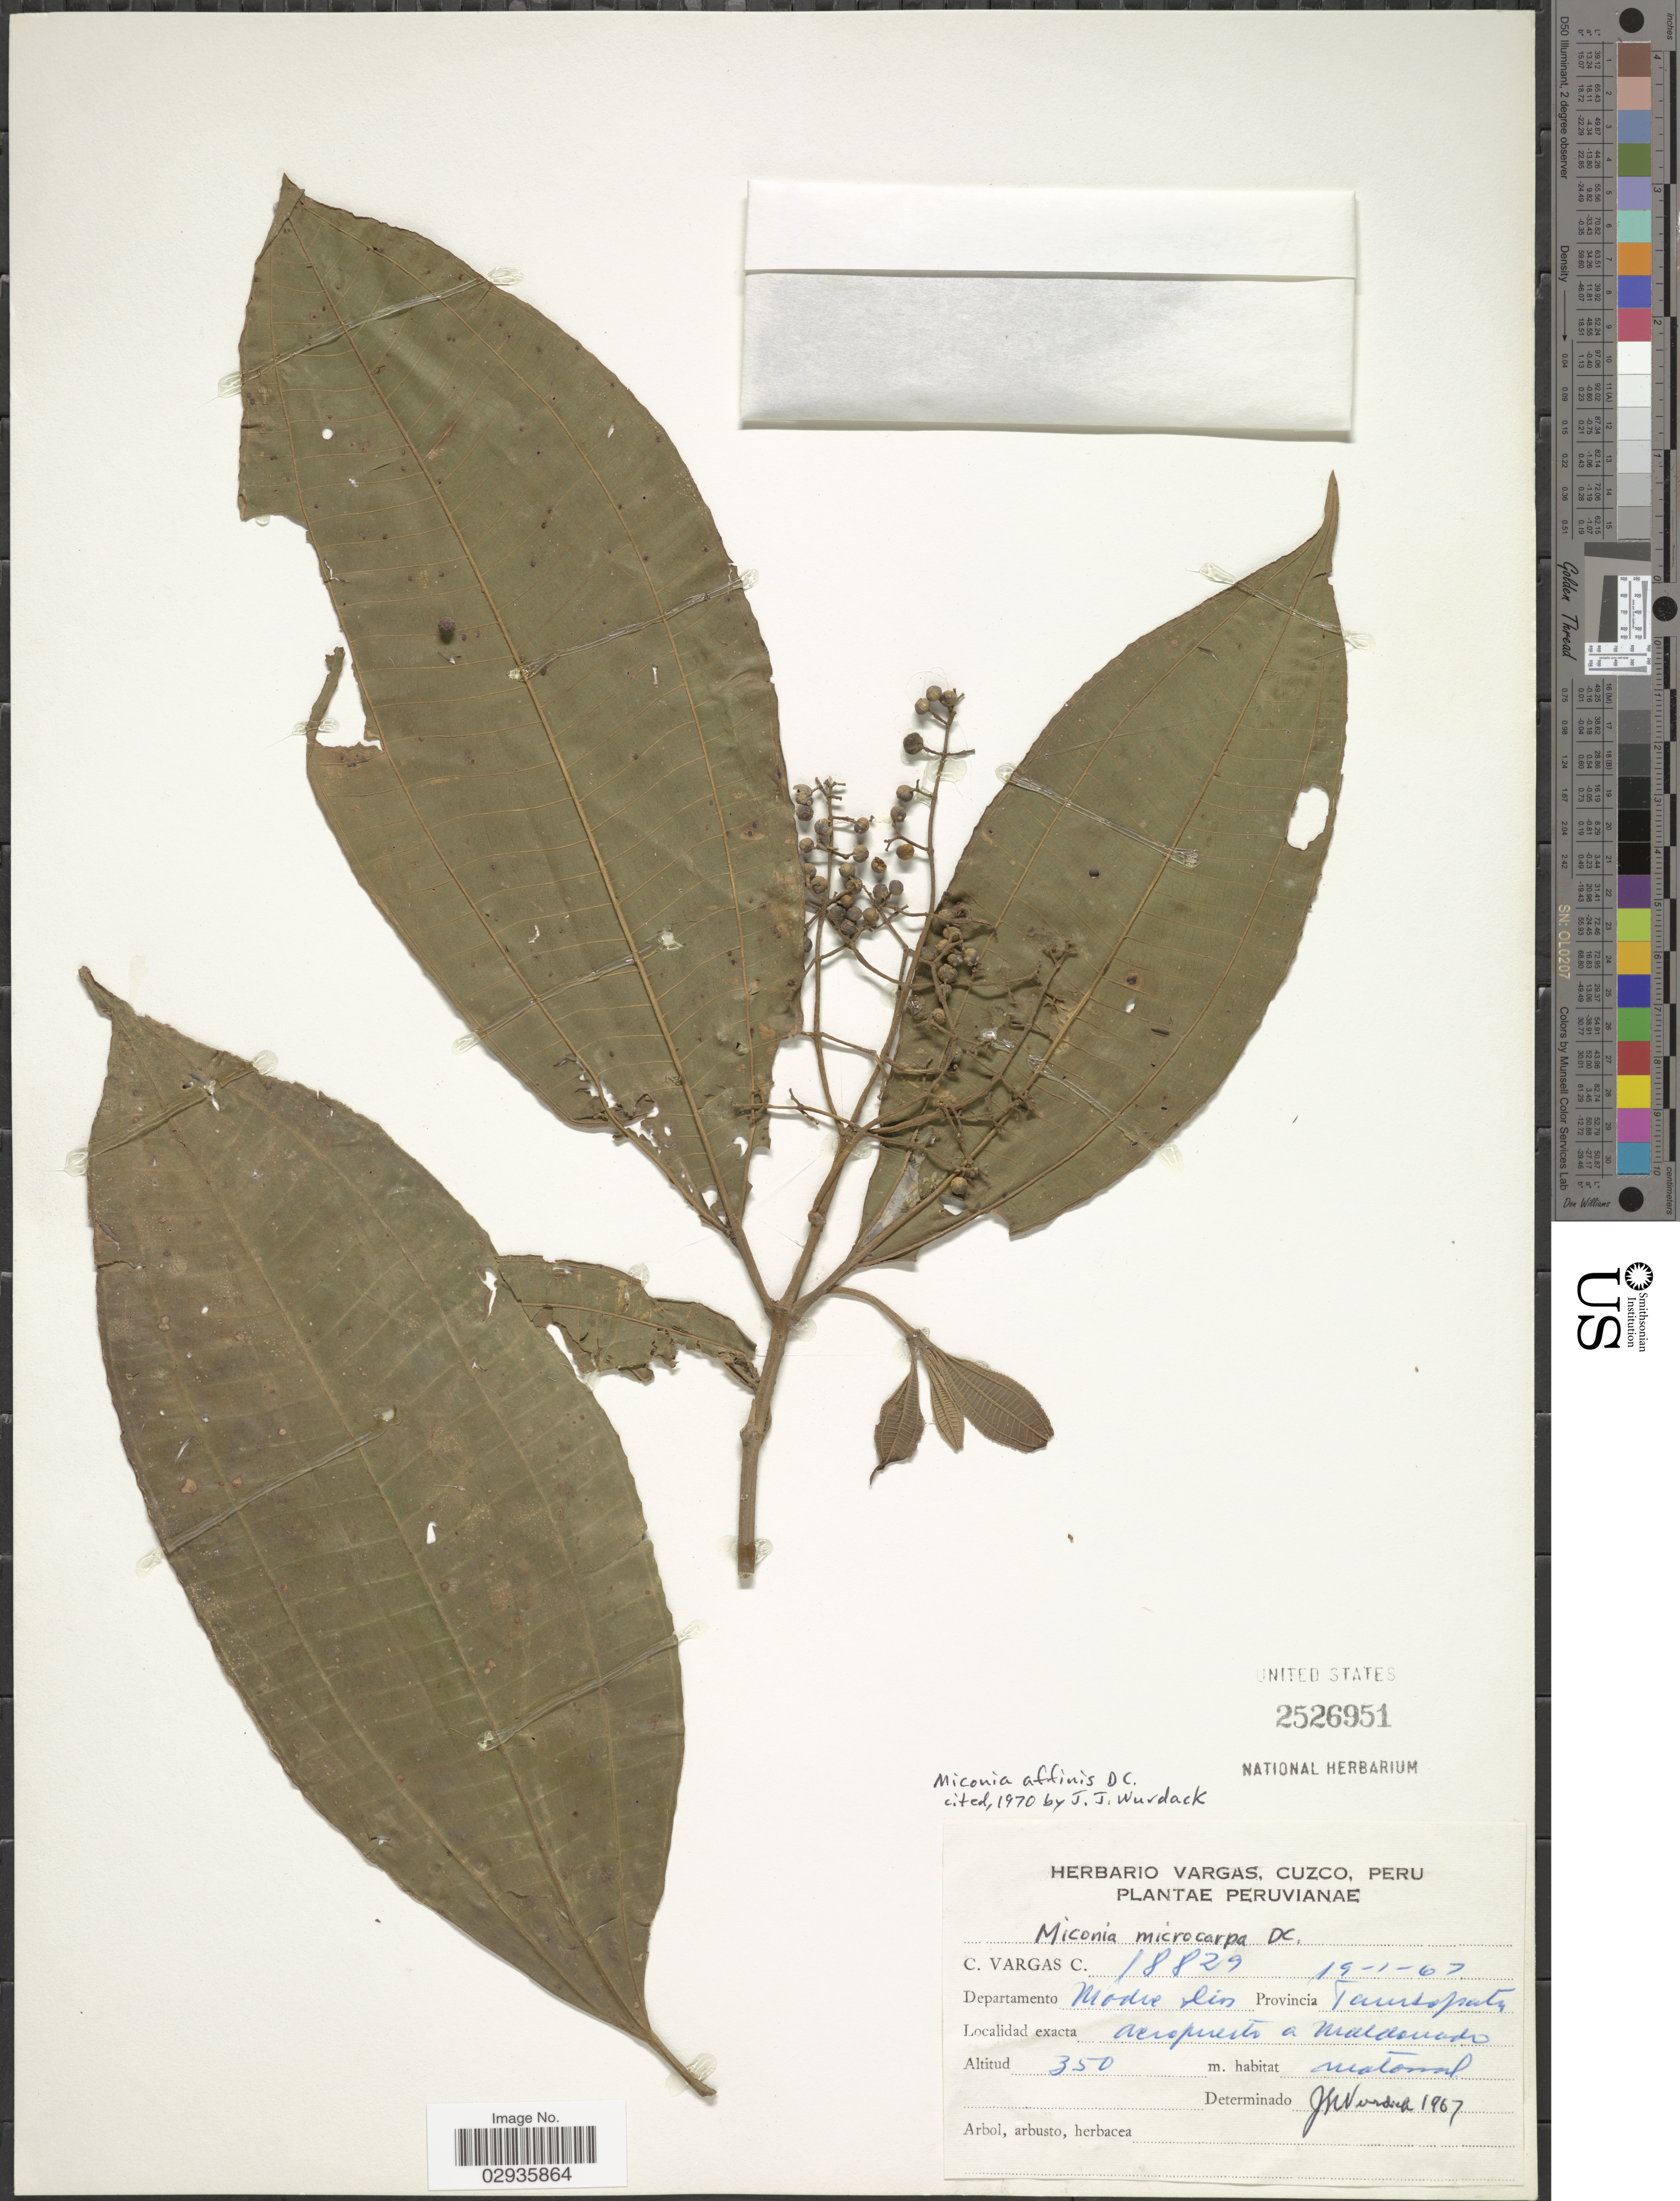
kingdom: Plantae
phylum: Tracheophyta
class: Magnoliopsida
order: Myrtales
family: Melastomataceae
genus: Miconia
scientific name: Miconia affinis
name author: DC.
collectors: C. Vargas Calderón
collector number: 18829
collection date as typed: Transcribed d/m/y: 19/1/67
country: Peru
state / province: Madre de Dios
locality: Departamento Madre Dios, Provincia Tambopata, aeropuerto a Maldonado.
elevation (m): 350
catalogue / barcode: US 2526951